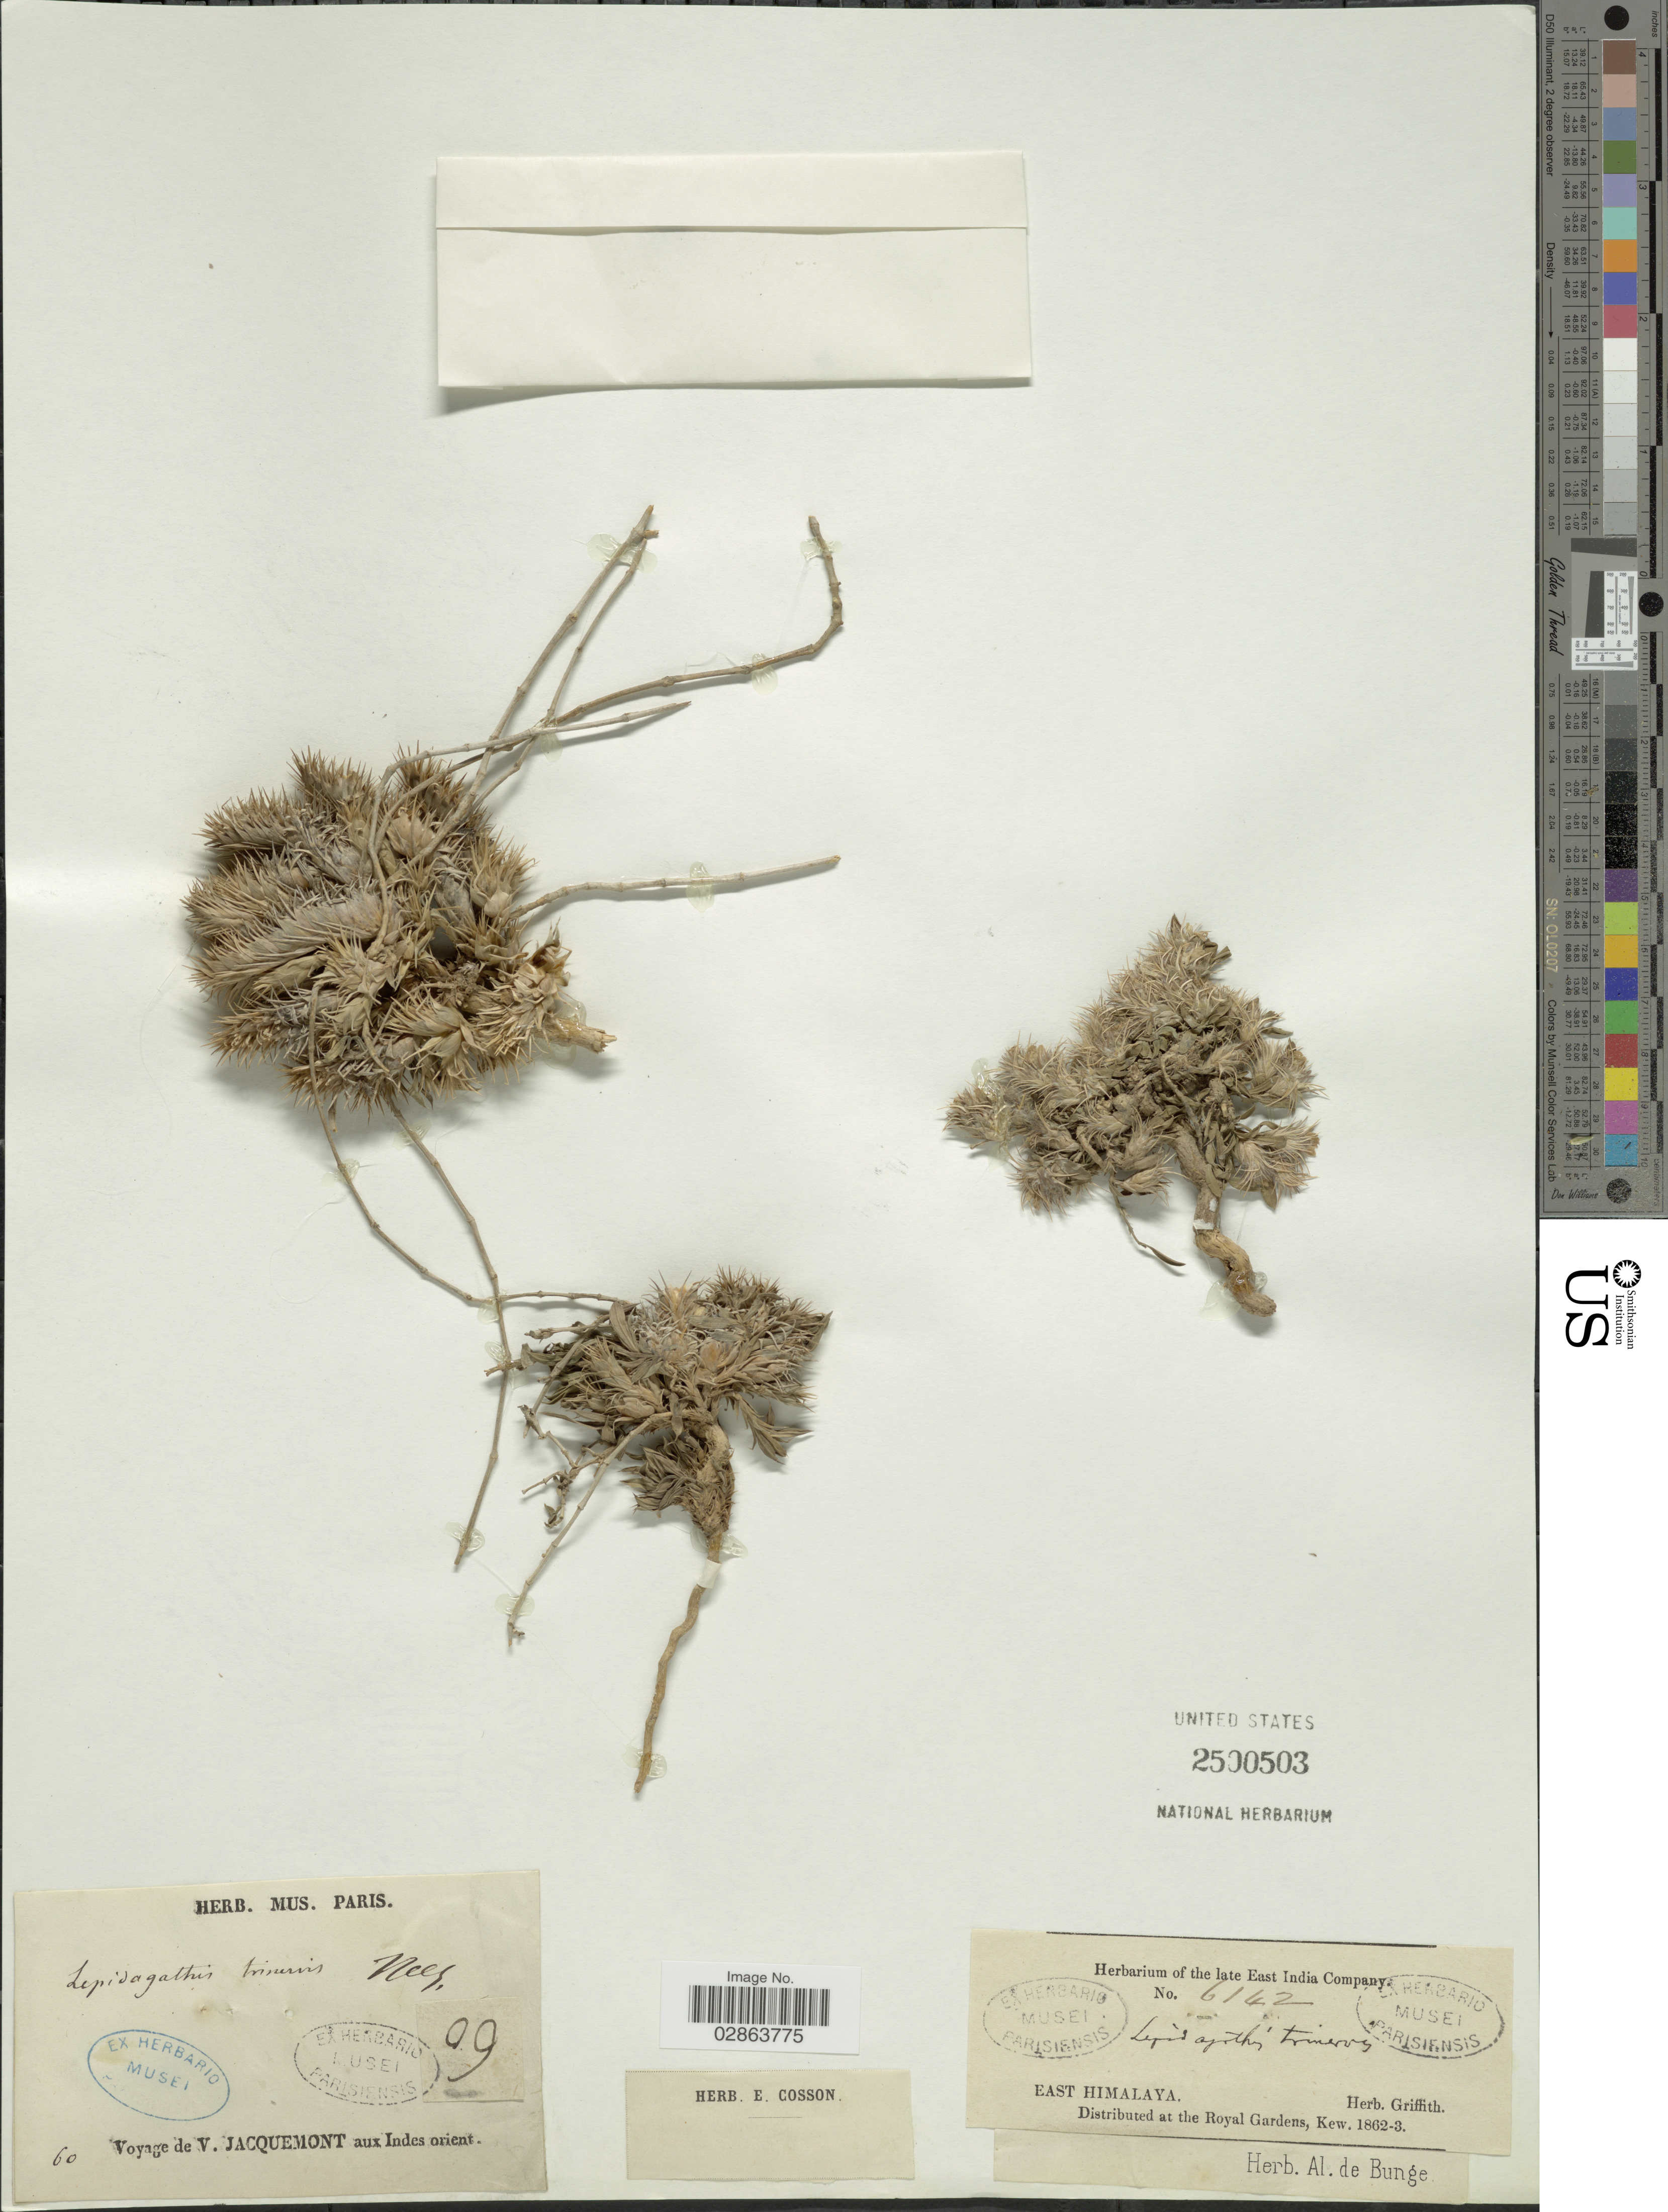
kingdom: Plantae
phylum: Tracheophyta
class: Magnoliopsida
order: Lamiales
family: Acanthaceae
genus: Lepidagathis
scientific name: Lepidagathis trinervis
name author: Nees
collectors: V. Jacquemont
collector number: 60/6142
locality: East Himalaya. Indes orient.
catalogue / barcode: US 2500503